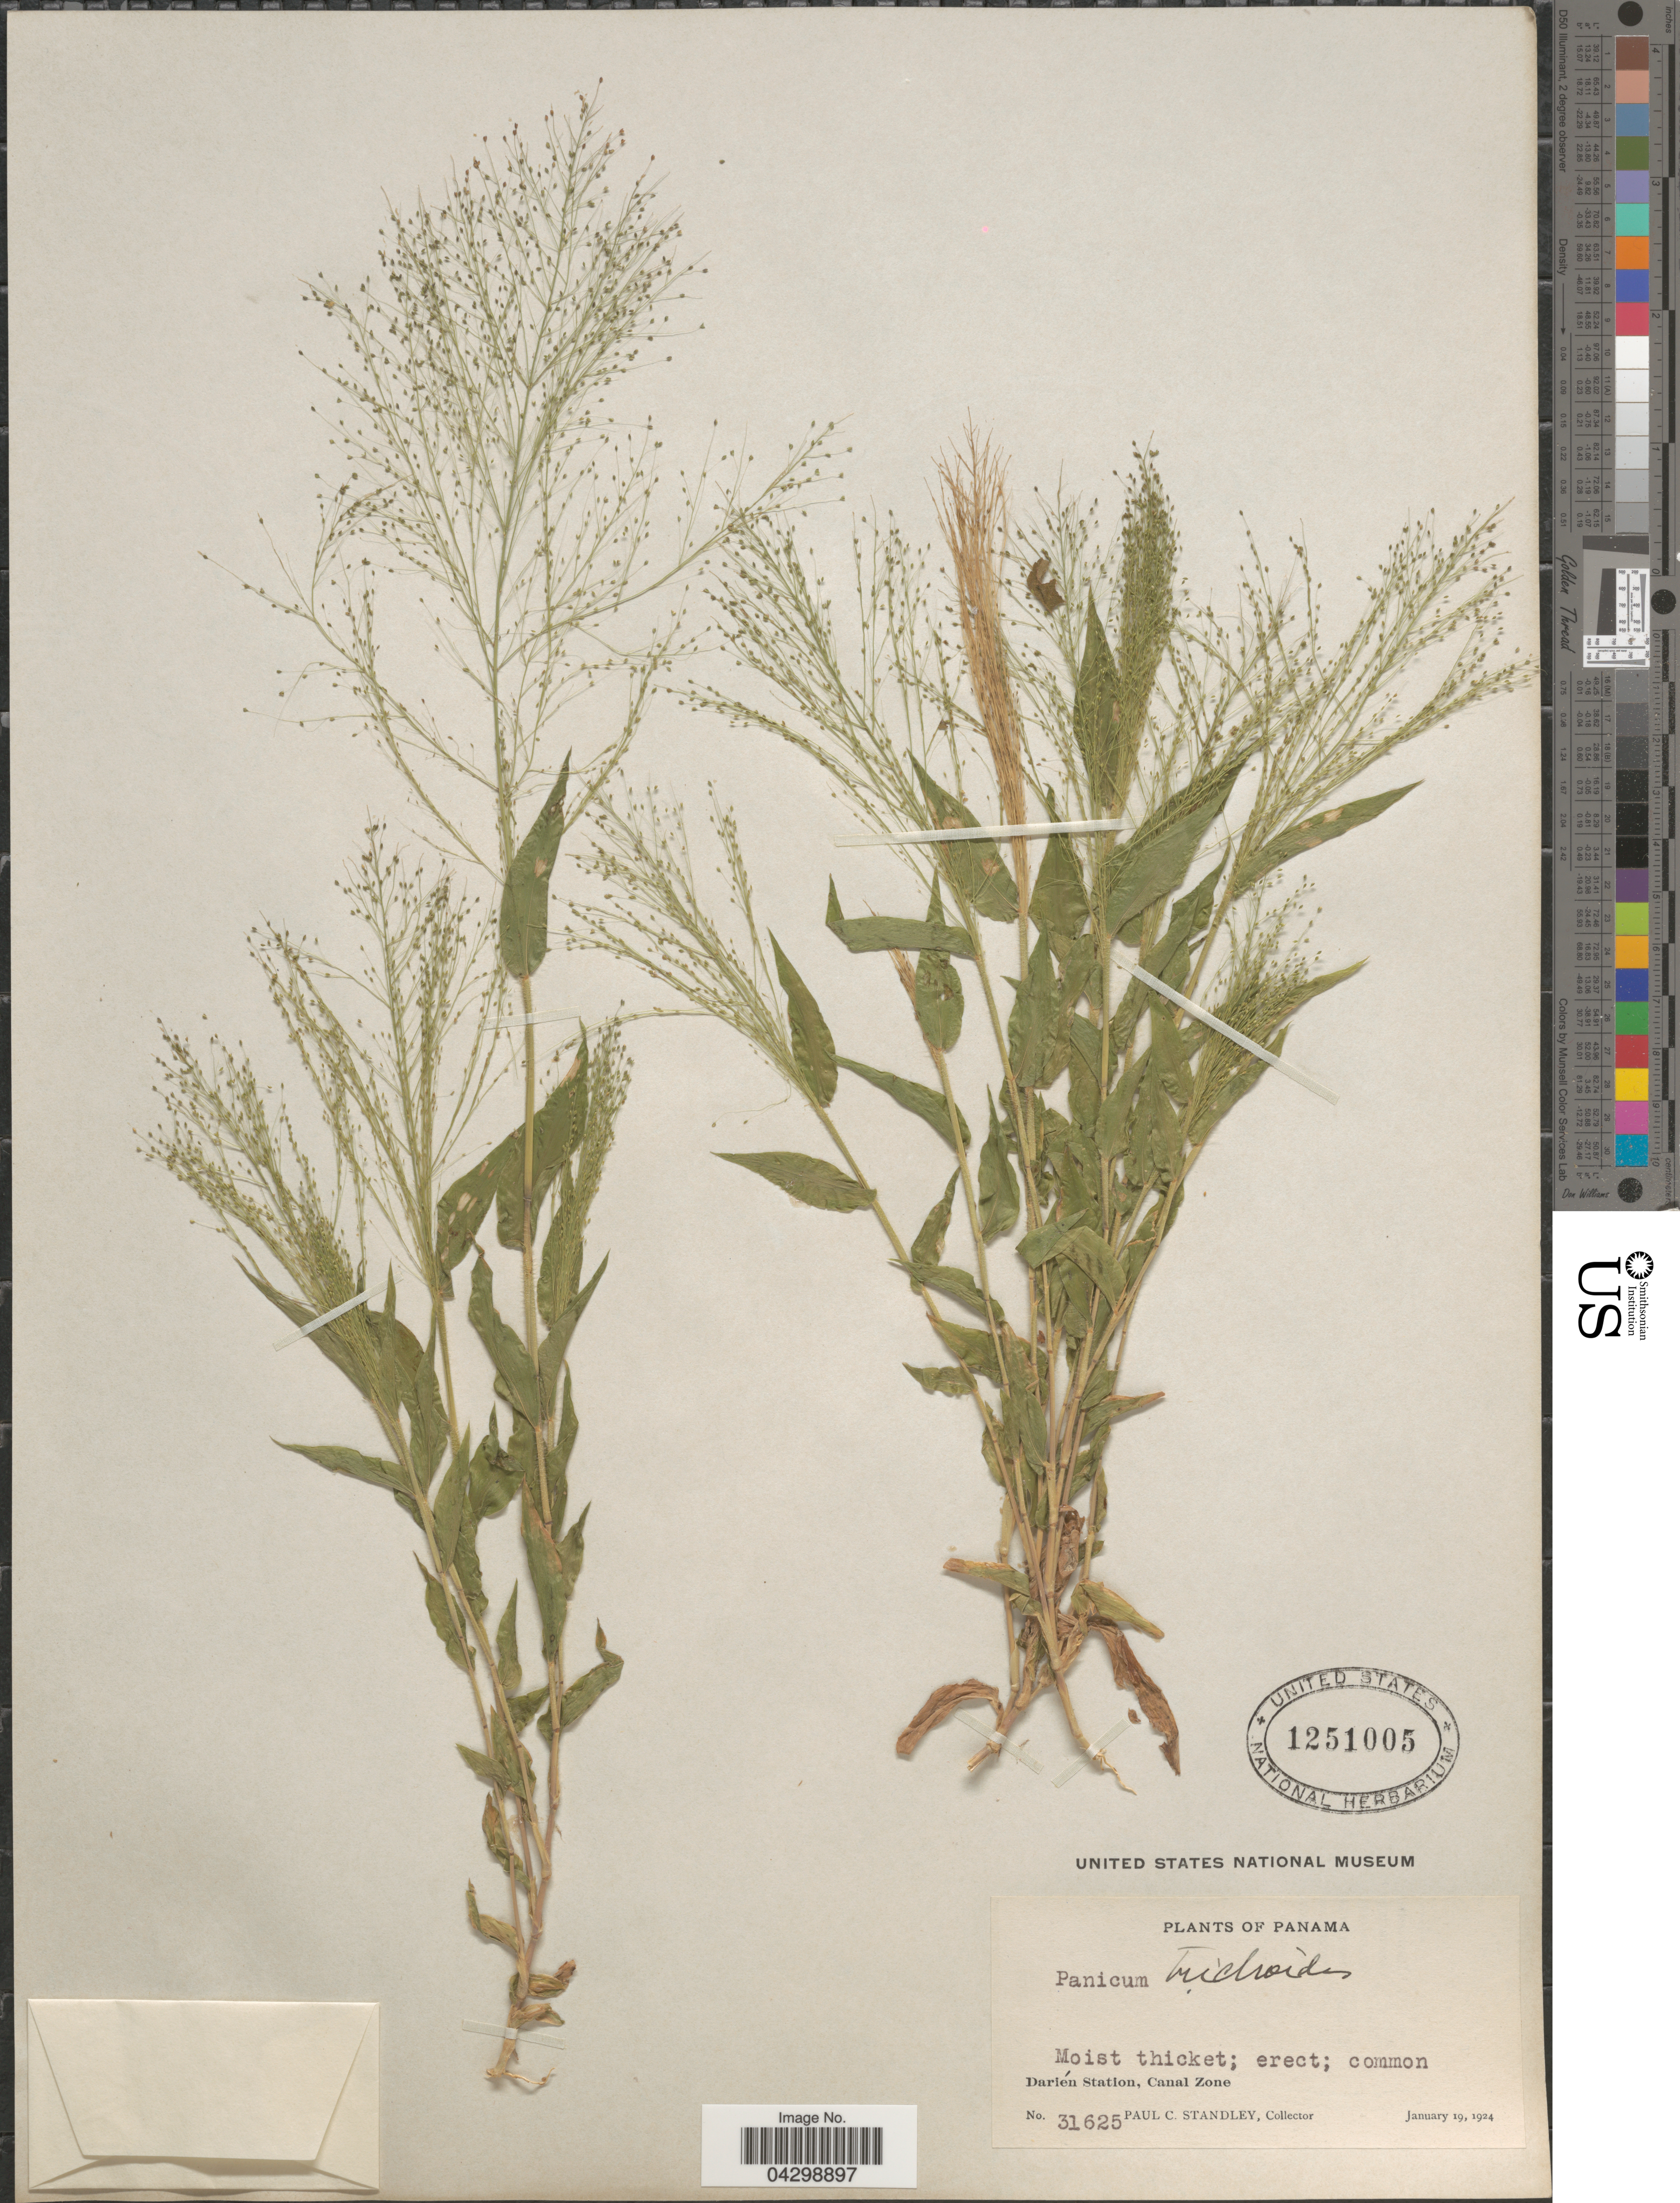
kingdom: Plantae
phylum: Tracheophyta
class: Liliopsida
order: Poales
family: Poaceae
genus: Panicum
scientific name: Panicum trichoides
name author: Sw.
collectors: P. C. Standley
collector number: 31625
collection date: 1924-01-19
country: Panama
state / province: Colón / Panamá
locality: Moist thicket; common. Darién Station, Canal Zone.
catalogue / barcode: US 1251005